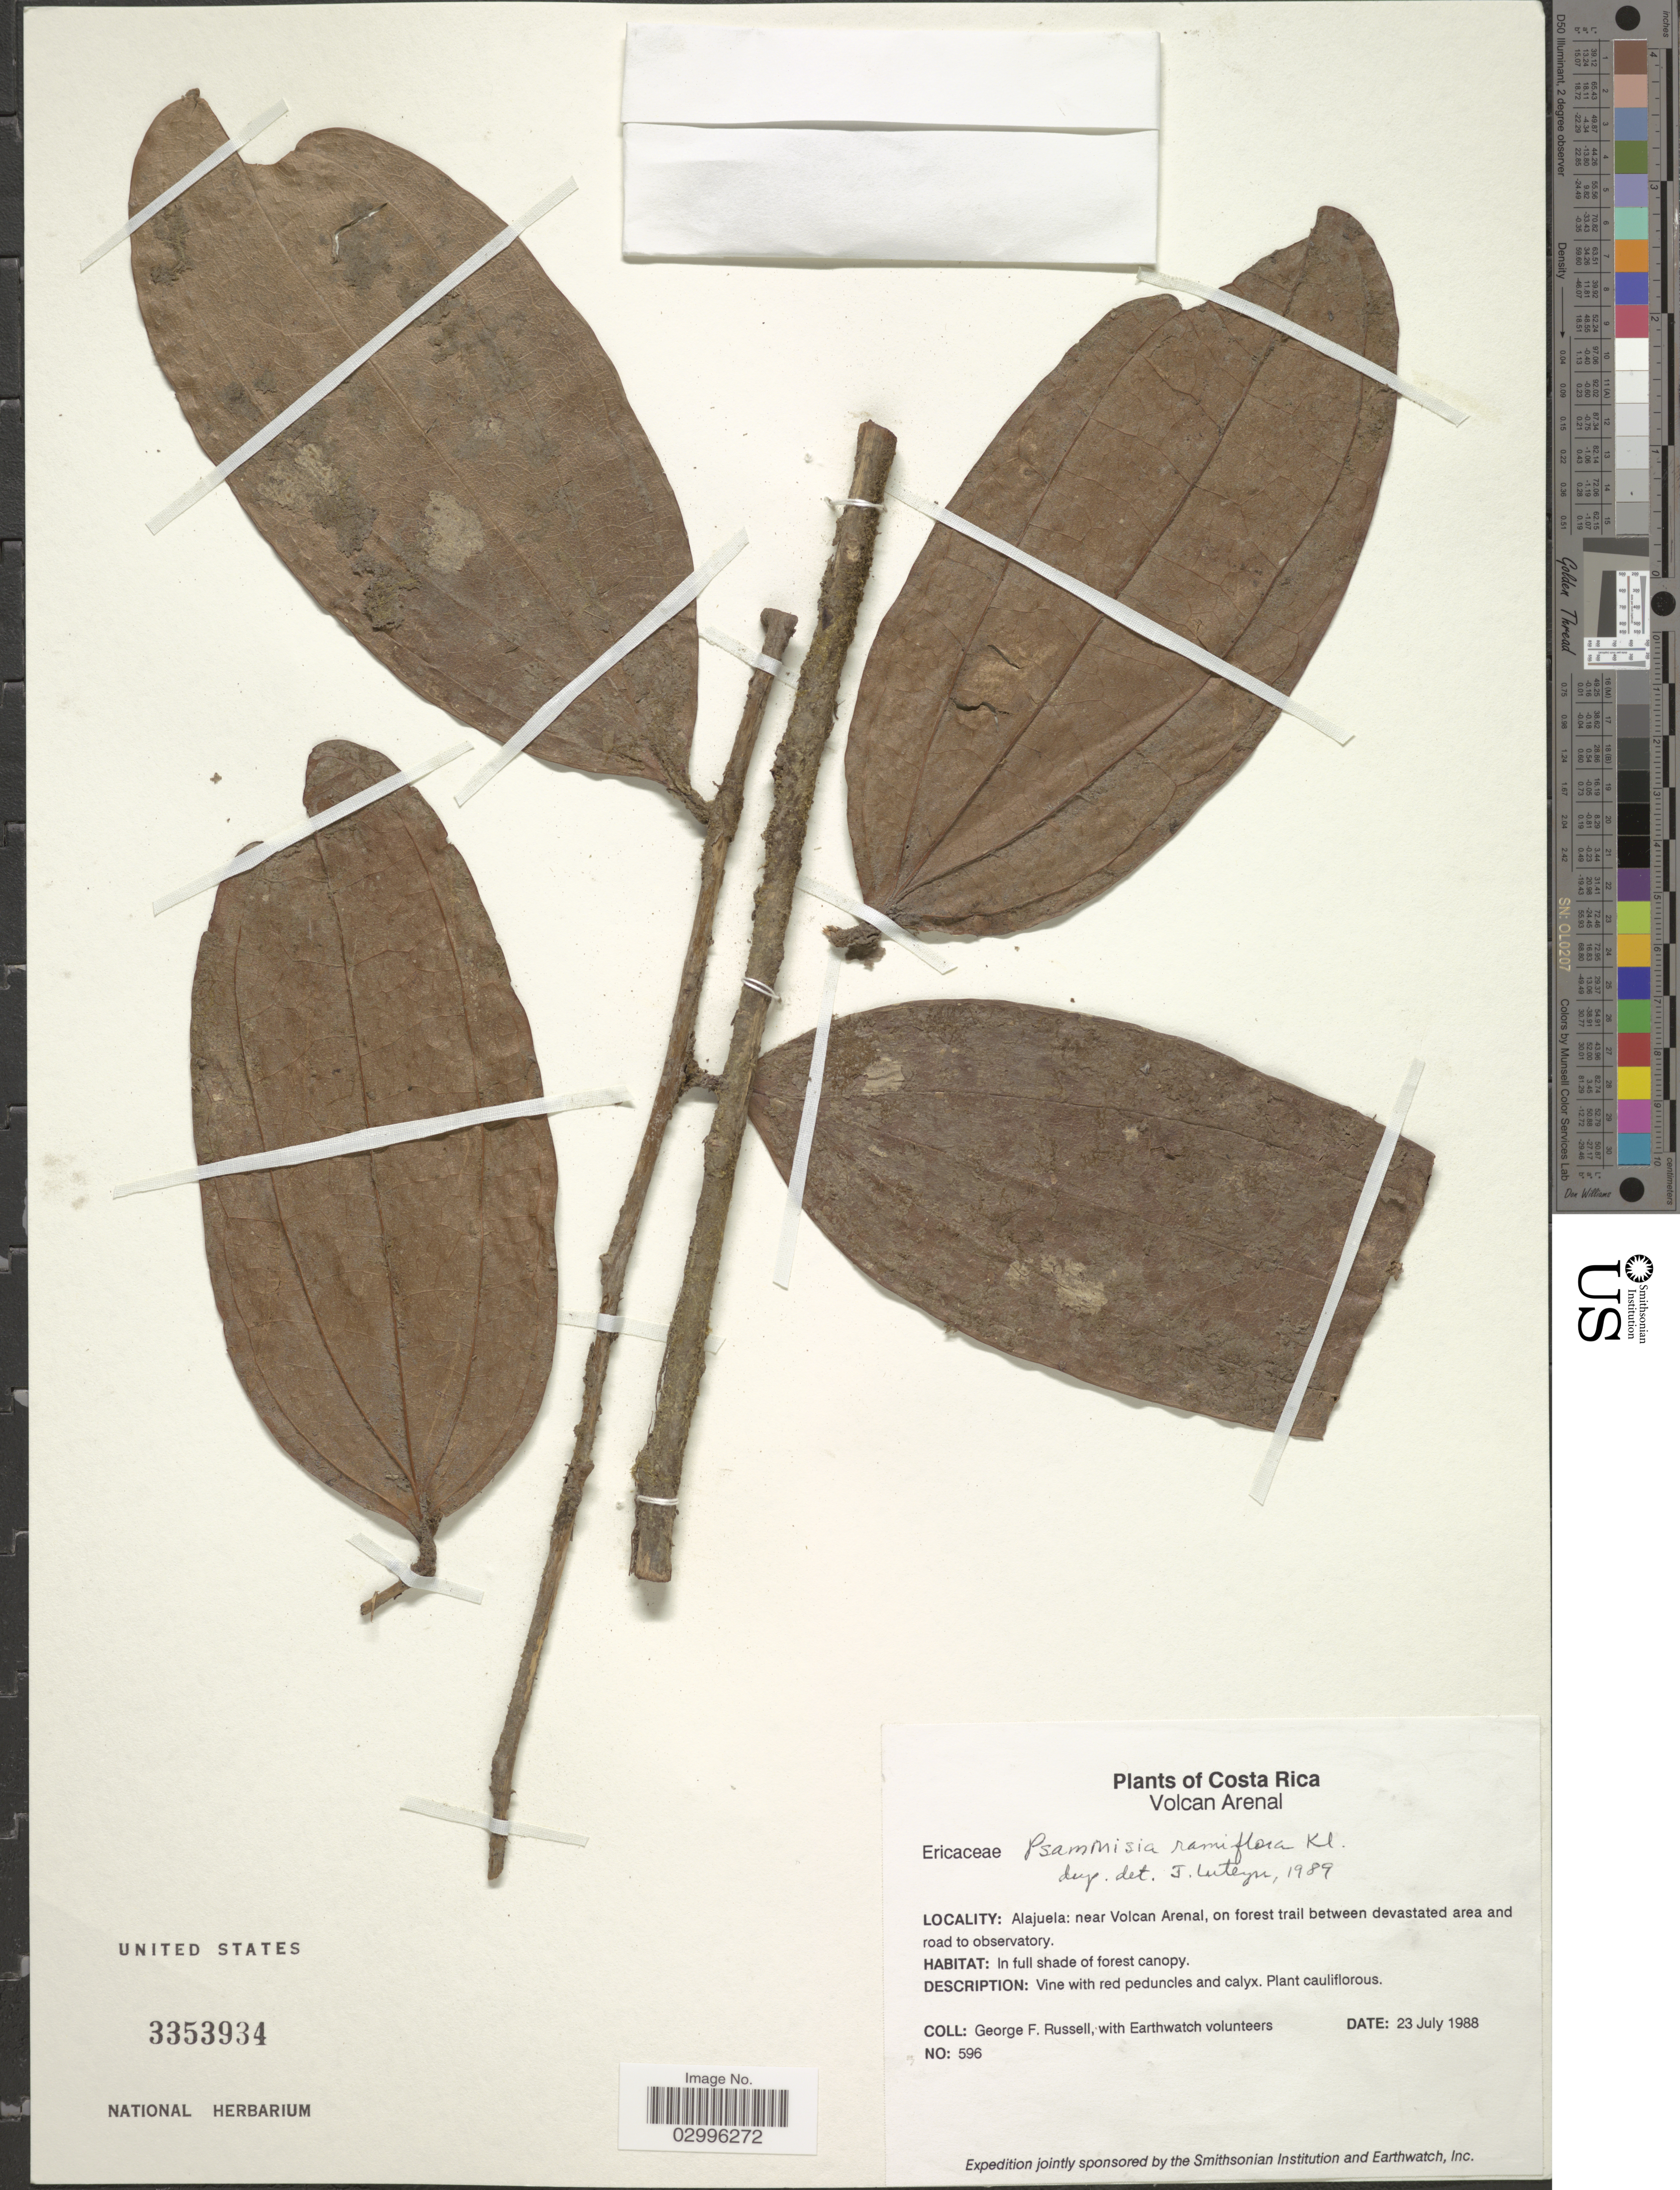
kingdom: Plantae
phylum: Tracheophyta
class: Magnoliopsida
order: Ericales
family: Ericaceae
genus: Psammisia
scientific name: Psammisia ramiflora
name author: Klotzsch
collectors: G. Russell & Earthwatch Volunteers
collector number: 596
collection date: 1988-07-23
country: Costa Rica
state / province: Alajuela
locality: Near Volcan Arenal, on forest trail between devastated area and road to observatory.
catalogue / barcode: US 3353934